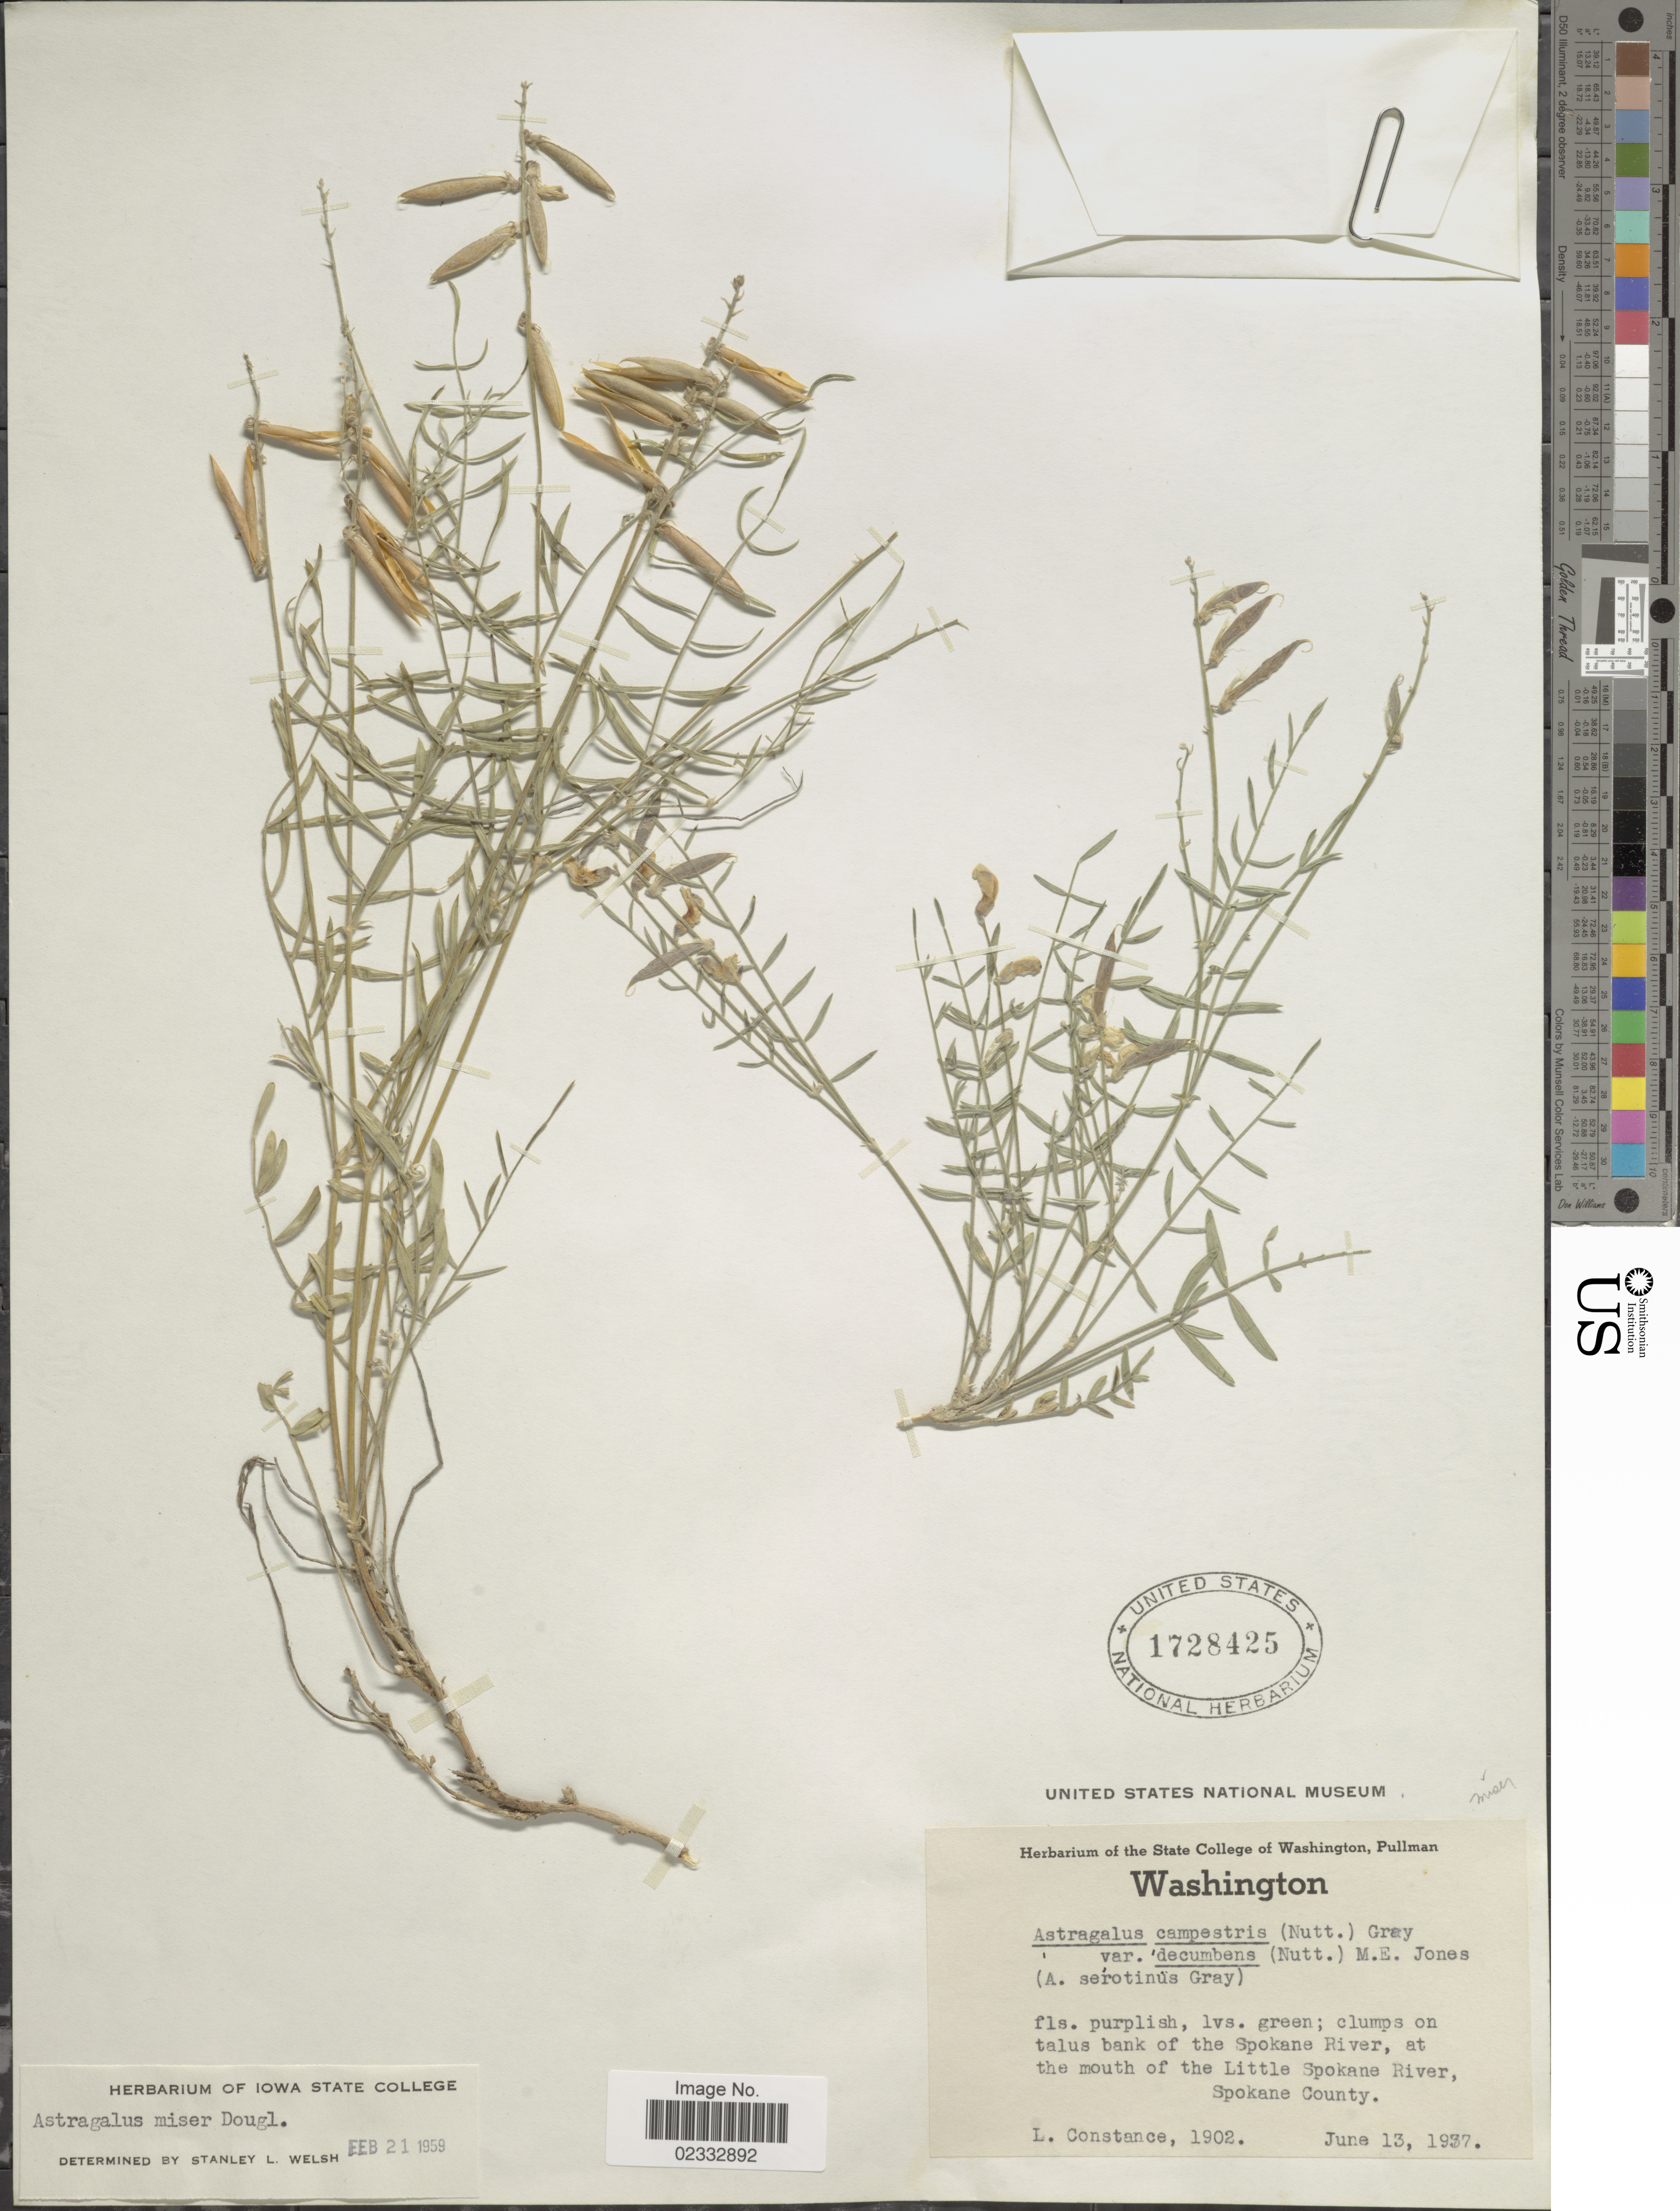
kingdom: Plantae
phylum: Tracheophyta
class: Magnoliopsida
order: Fabales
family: Fabaceae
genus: Astragalus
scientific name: Astragalus miser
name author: Douglas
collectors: L. Constance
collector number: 1902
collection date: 1937-06-13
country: United States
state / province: Washington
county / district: Spokane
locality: Of the Spokane River, at the mouth of the Little Spokane River, Spokane County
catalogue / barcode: US 1728425